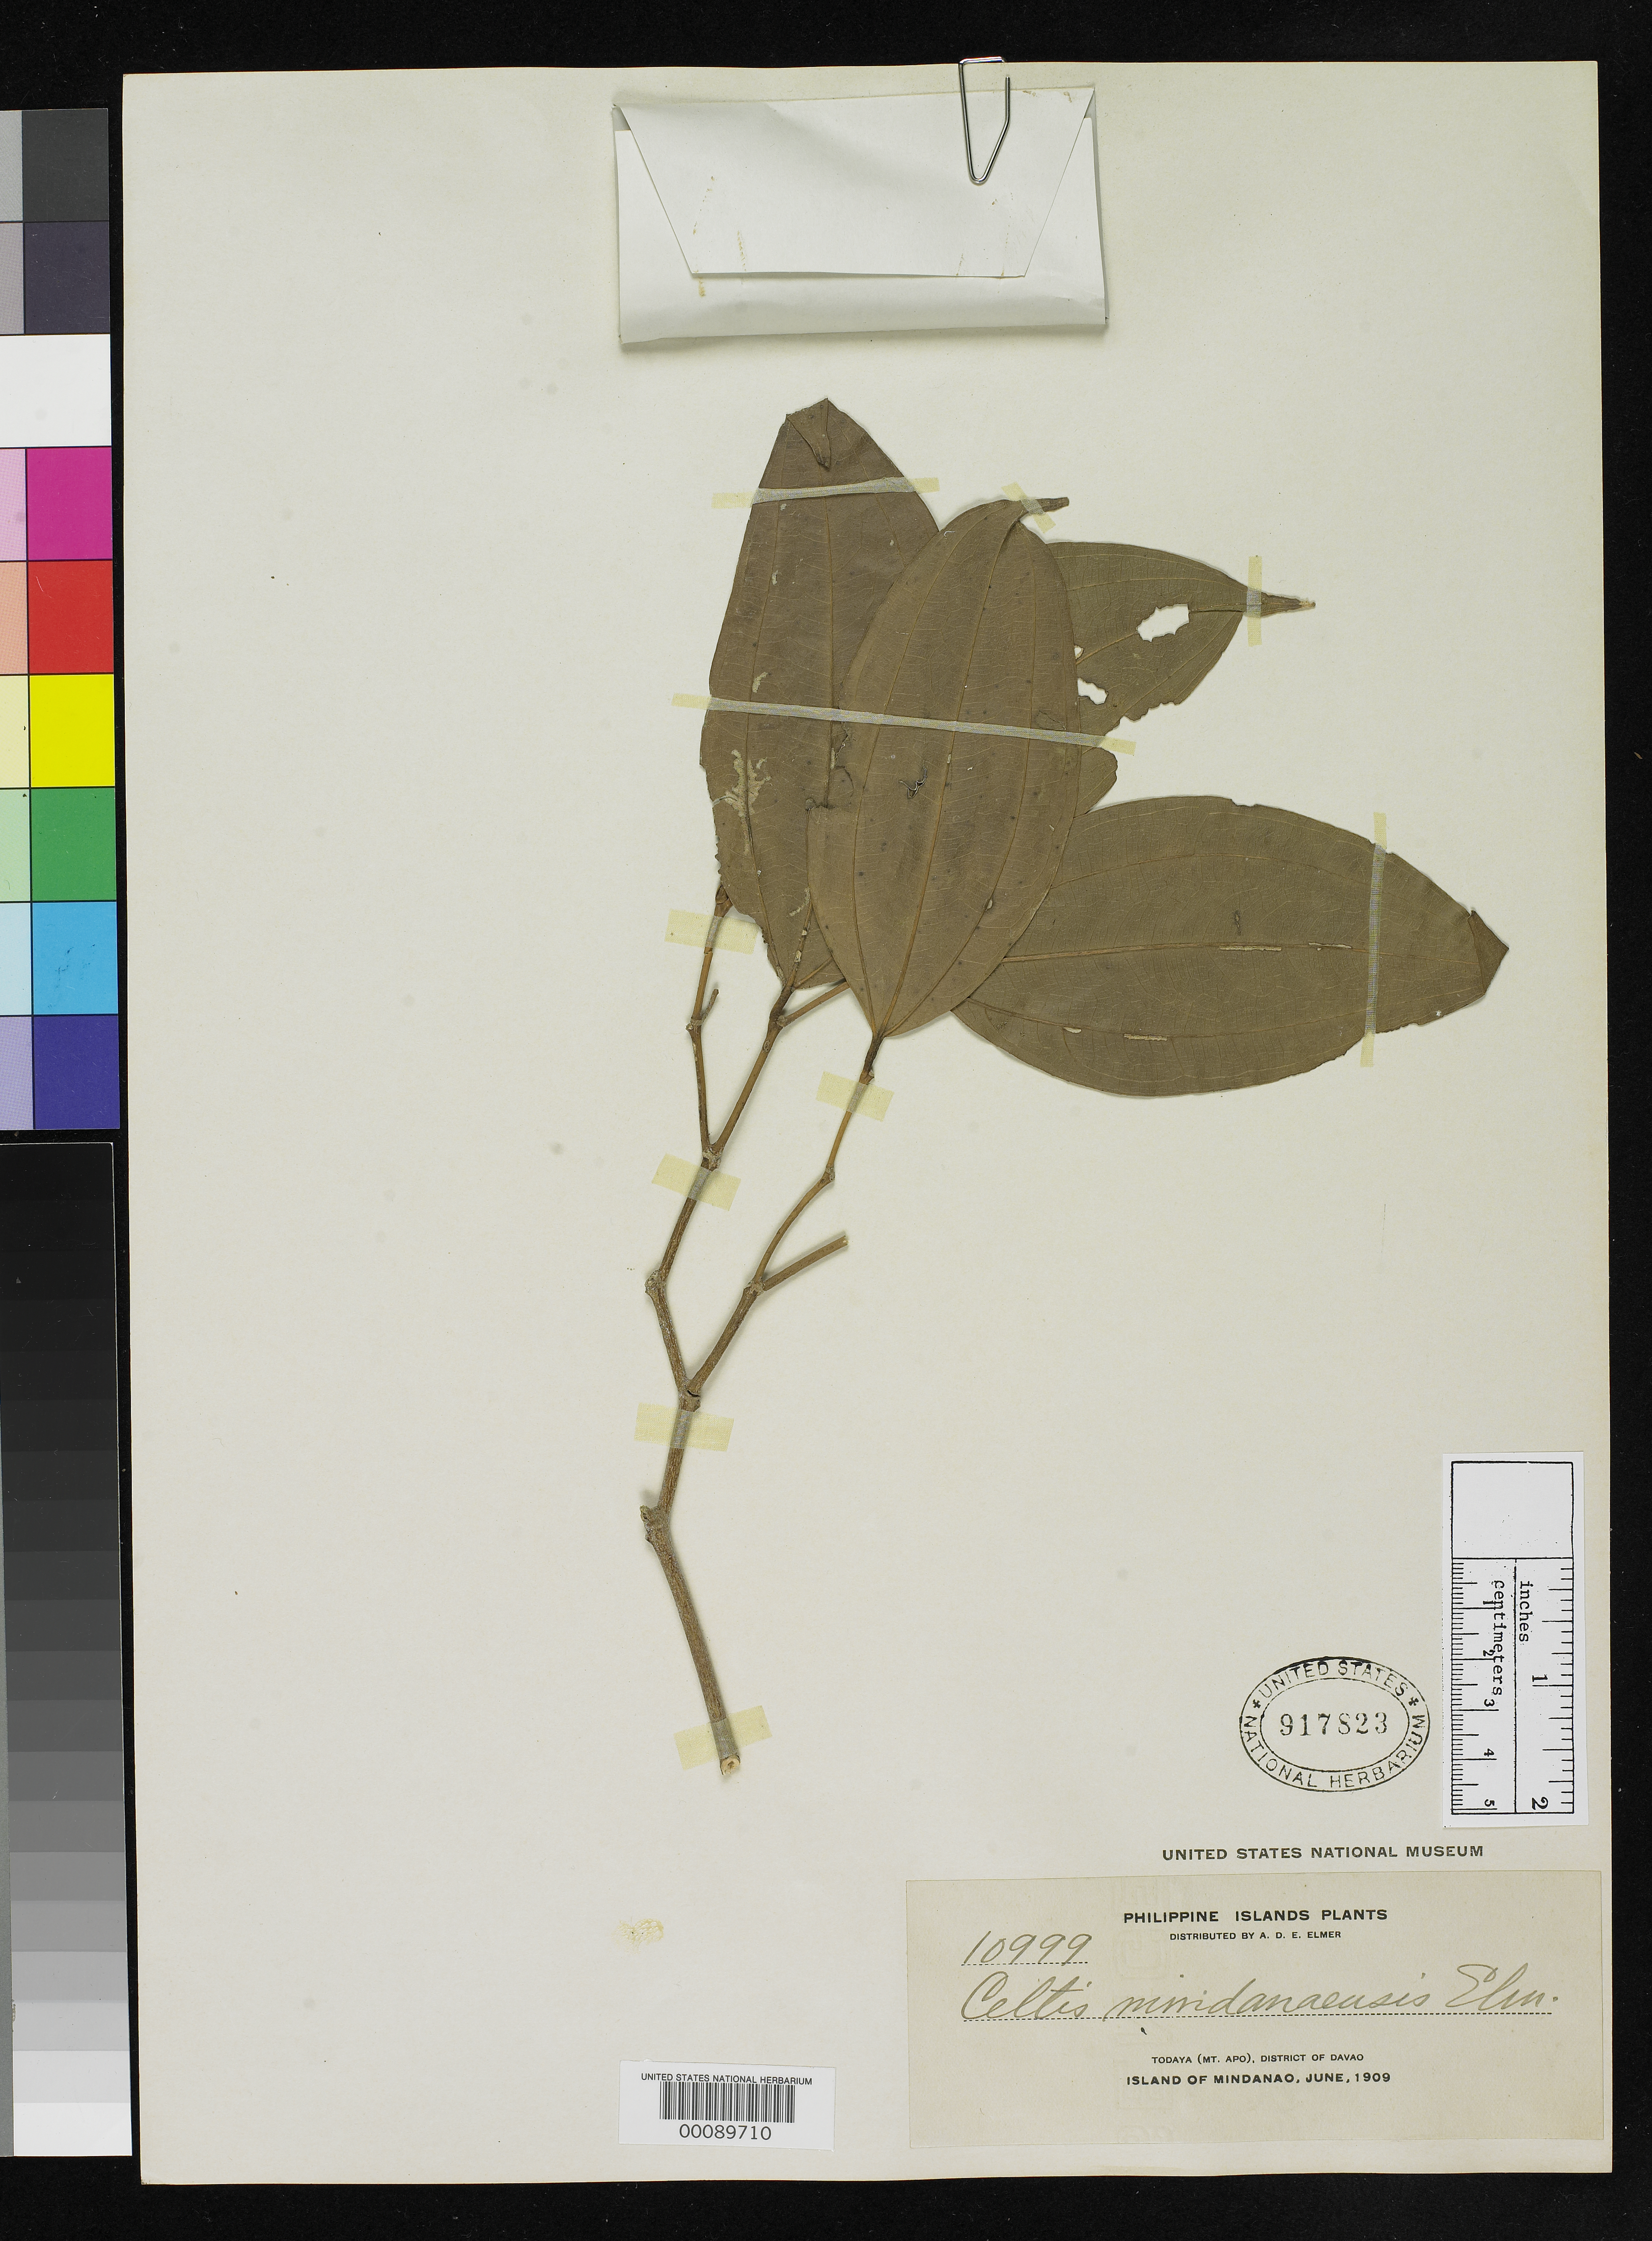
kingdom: Plantae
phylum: Tracheophyta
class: Magnoliopsida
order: Rosales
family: Cannabaceae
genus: Celtis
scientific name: Celtis mindanaensis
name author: Elmer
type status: Isotype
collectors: A. D. E. Elmer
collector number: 10999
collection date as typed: Jun 1909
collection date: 1909-06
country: Philippines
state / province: Davao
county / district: Davao del Sur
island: Mindanao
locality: Mt. Apo, Todaya.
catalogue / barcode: US 917823